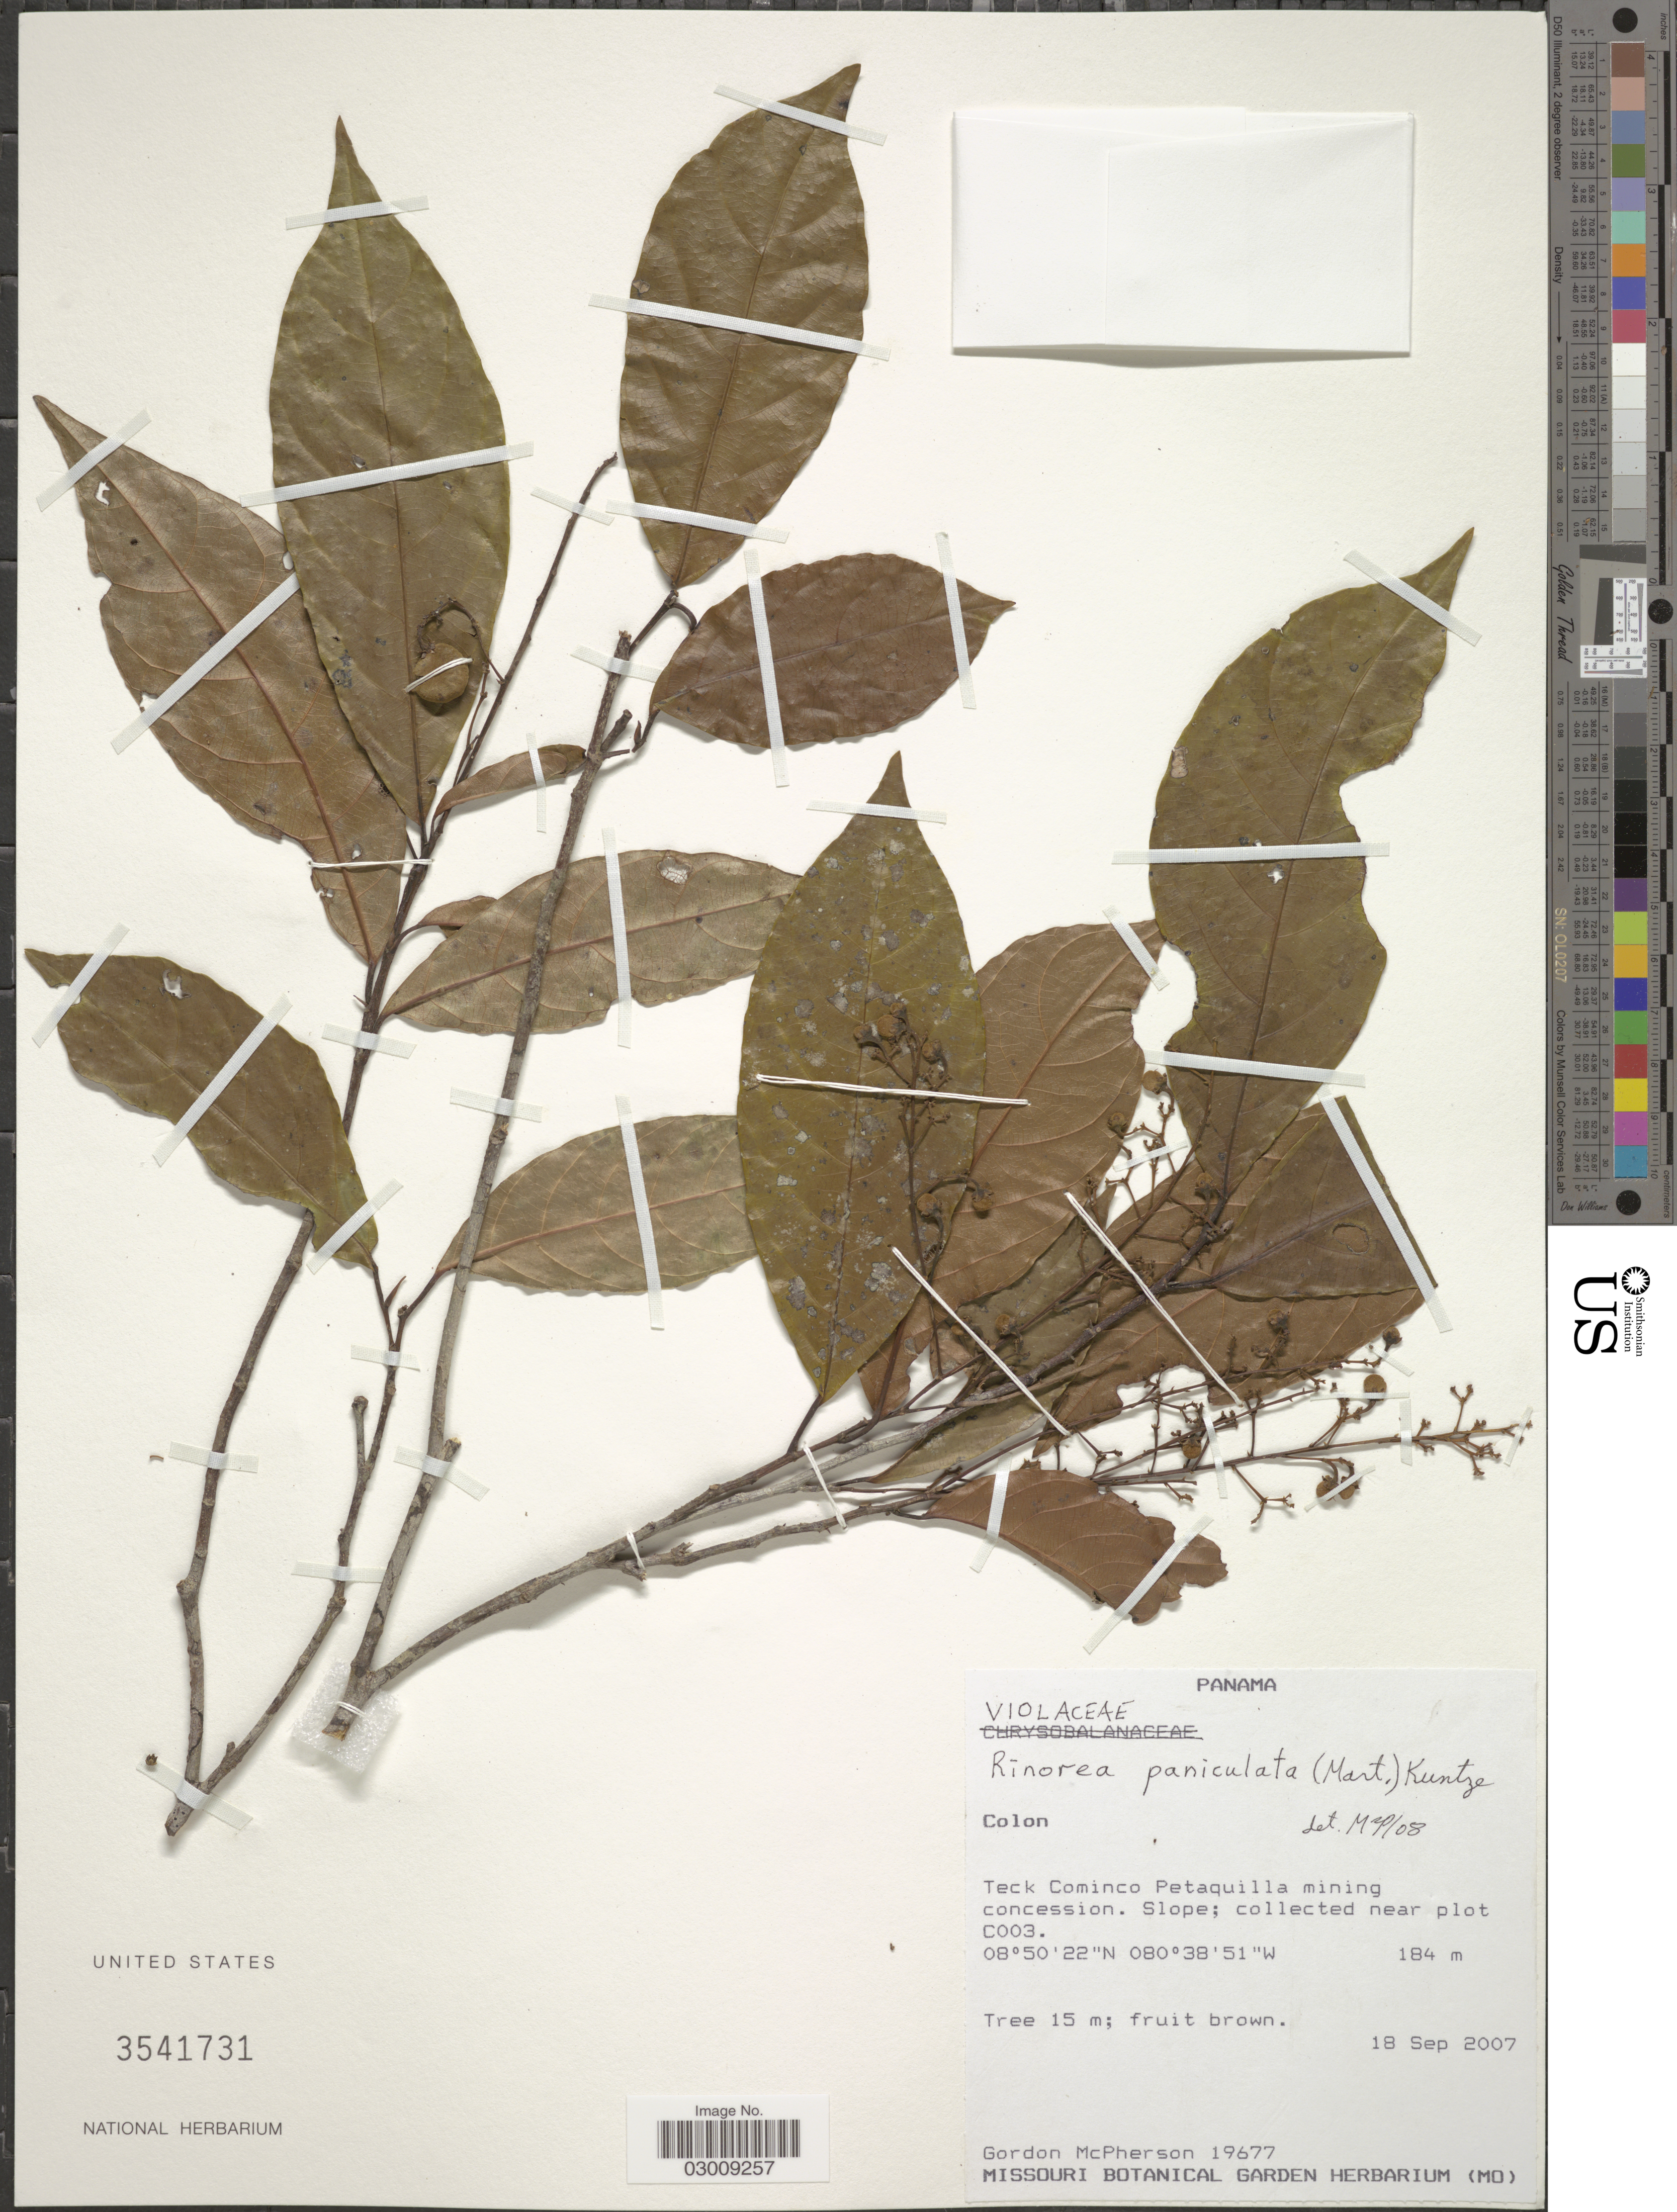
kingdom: Plantae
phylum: Tracheophyta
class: Magnoliopsida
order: Malpighiales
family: Violaceae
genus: Rinorea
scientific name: Rinorea paniculata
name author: (Mart.) Kuntze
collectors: G. D. McPherson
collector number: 19677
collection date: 2007-09-18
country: Panama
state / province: Colón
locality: Teck Cominco Petaquilla mining concession. Near plot C003.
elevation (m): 184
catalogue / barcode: US 3541731